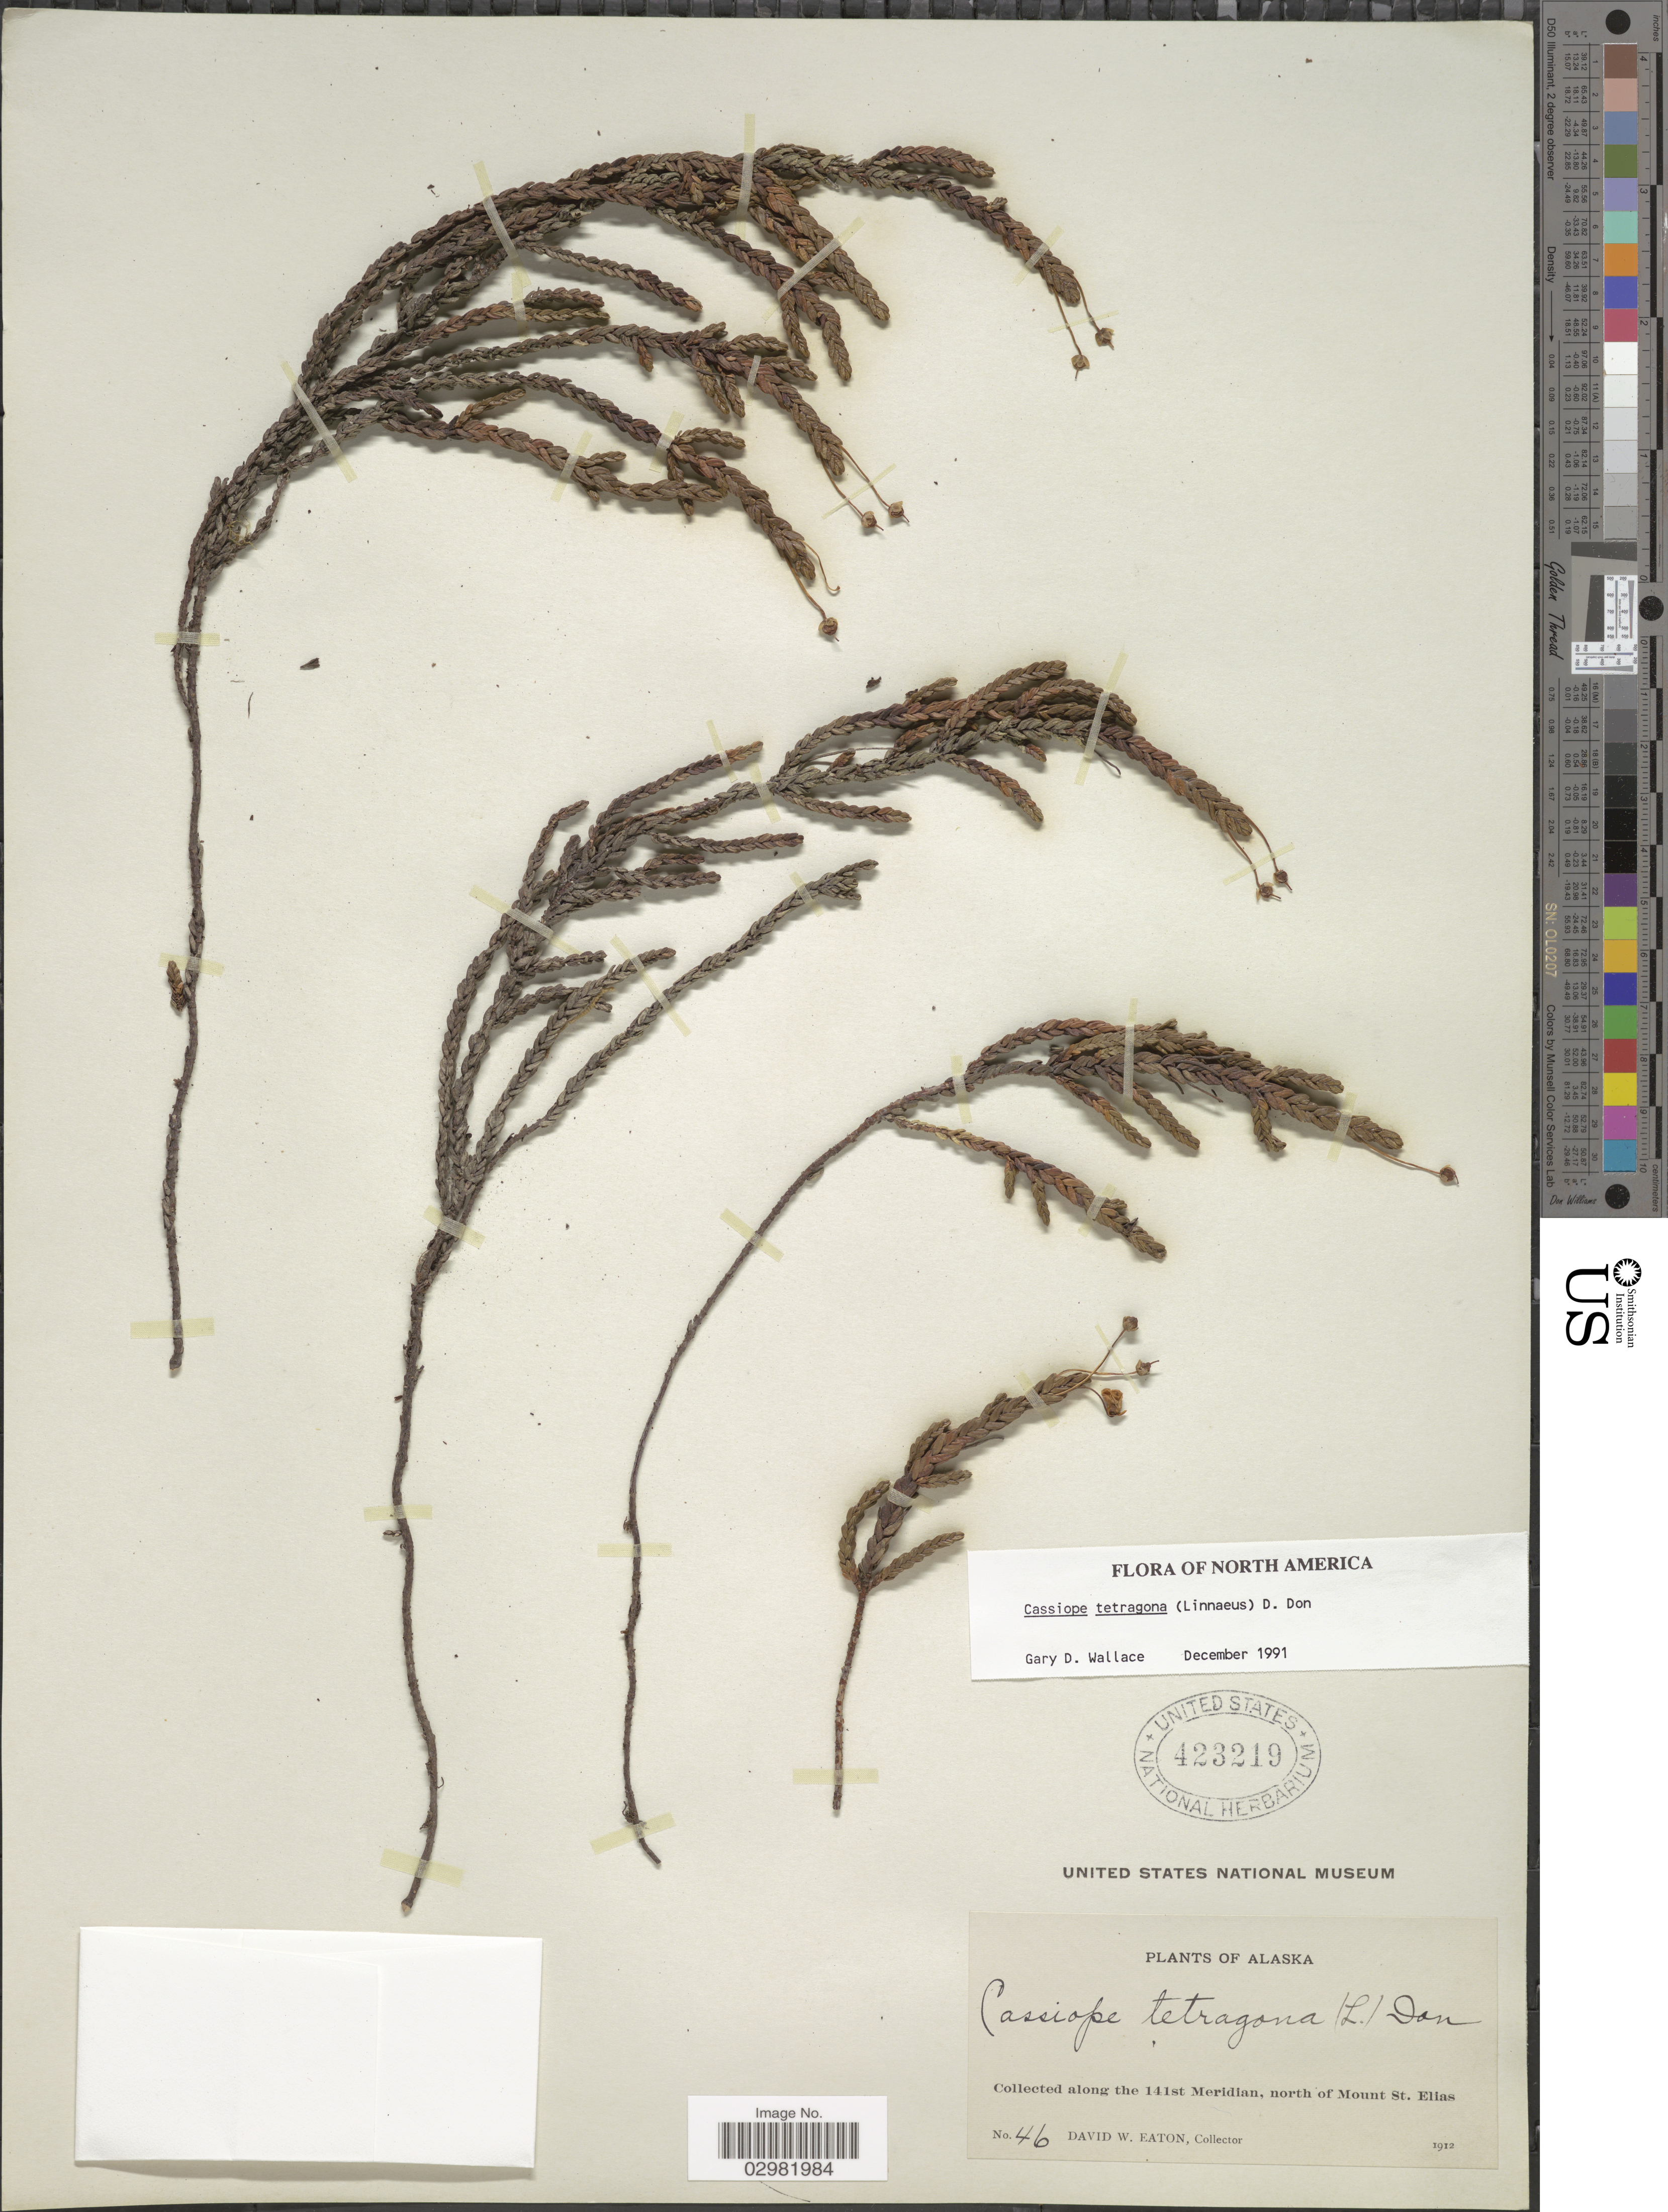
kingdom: Plantae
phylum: Tracheophyta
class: Magnoliopsida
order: Ericales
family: Ericaceae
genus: Cassiope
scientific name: Cassiope tetragona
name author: (L.) D. Don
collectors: D. Eaton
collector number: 46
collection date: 1912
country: United States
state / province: Alaska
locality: Along the 141st Meridian, north of Mount St. Elias.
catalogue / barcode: US 423219